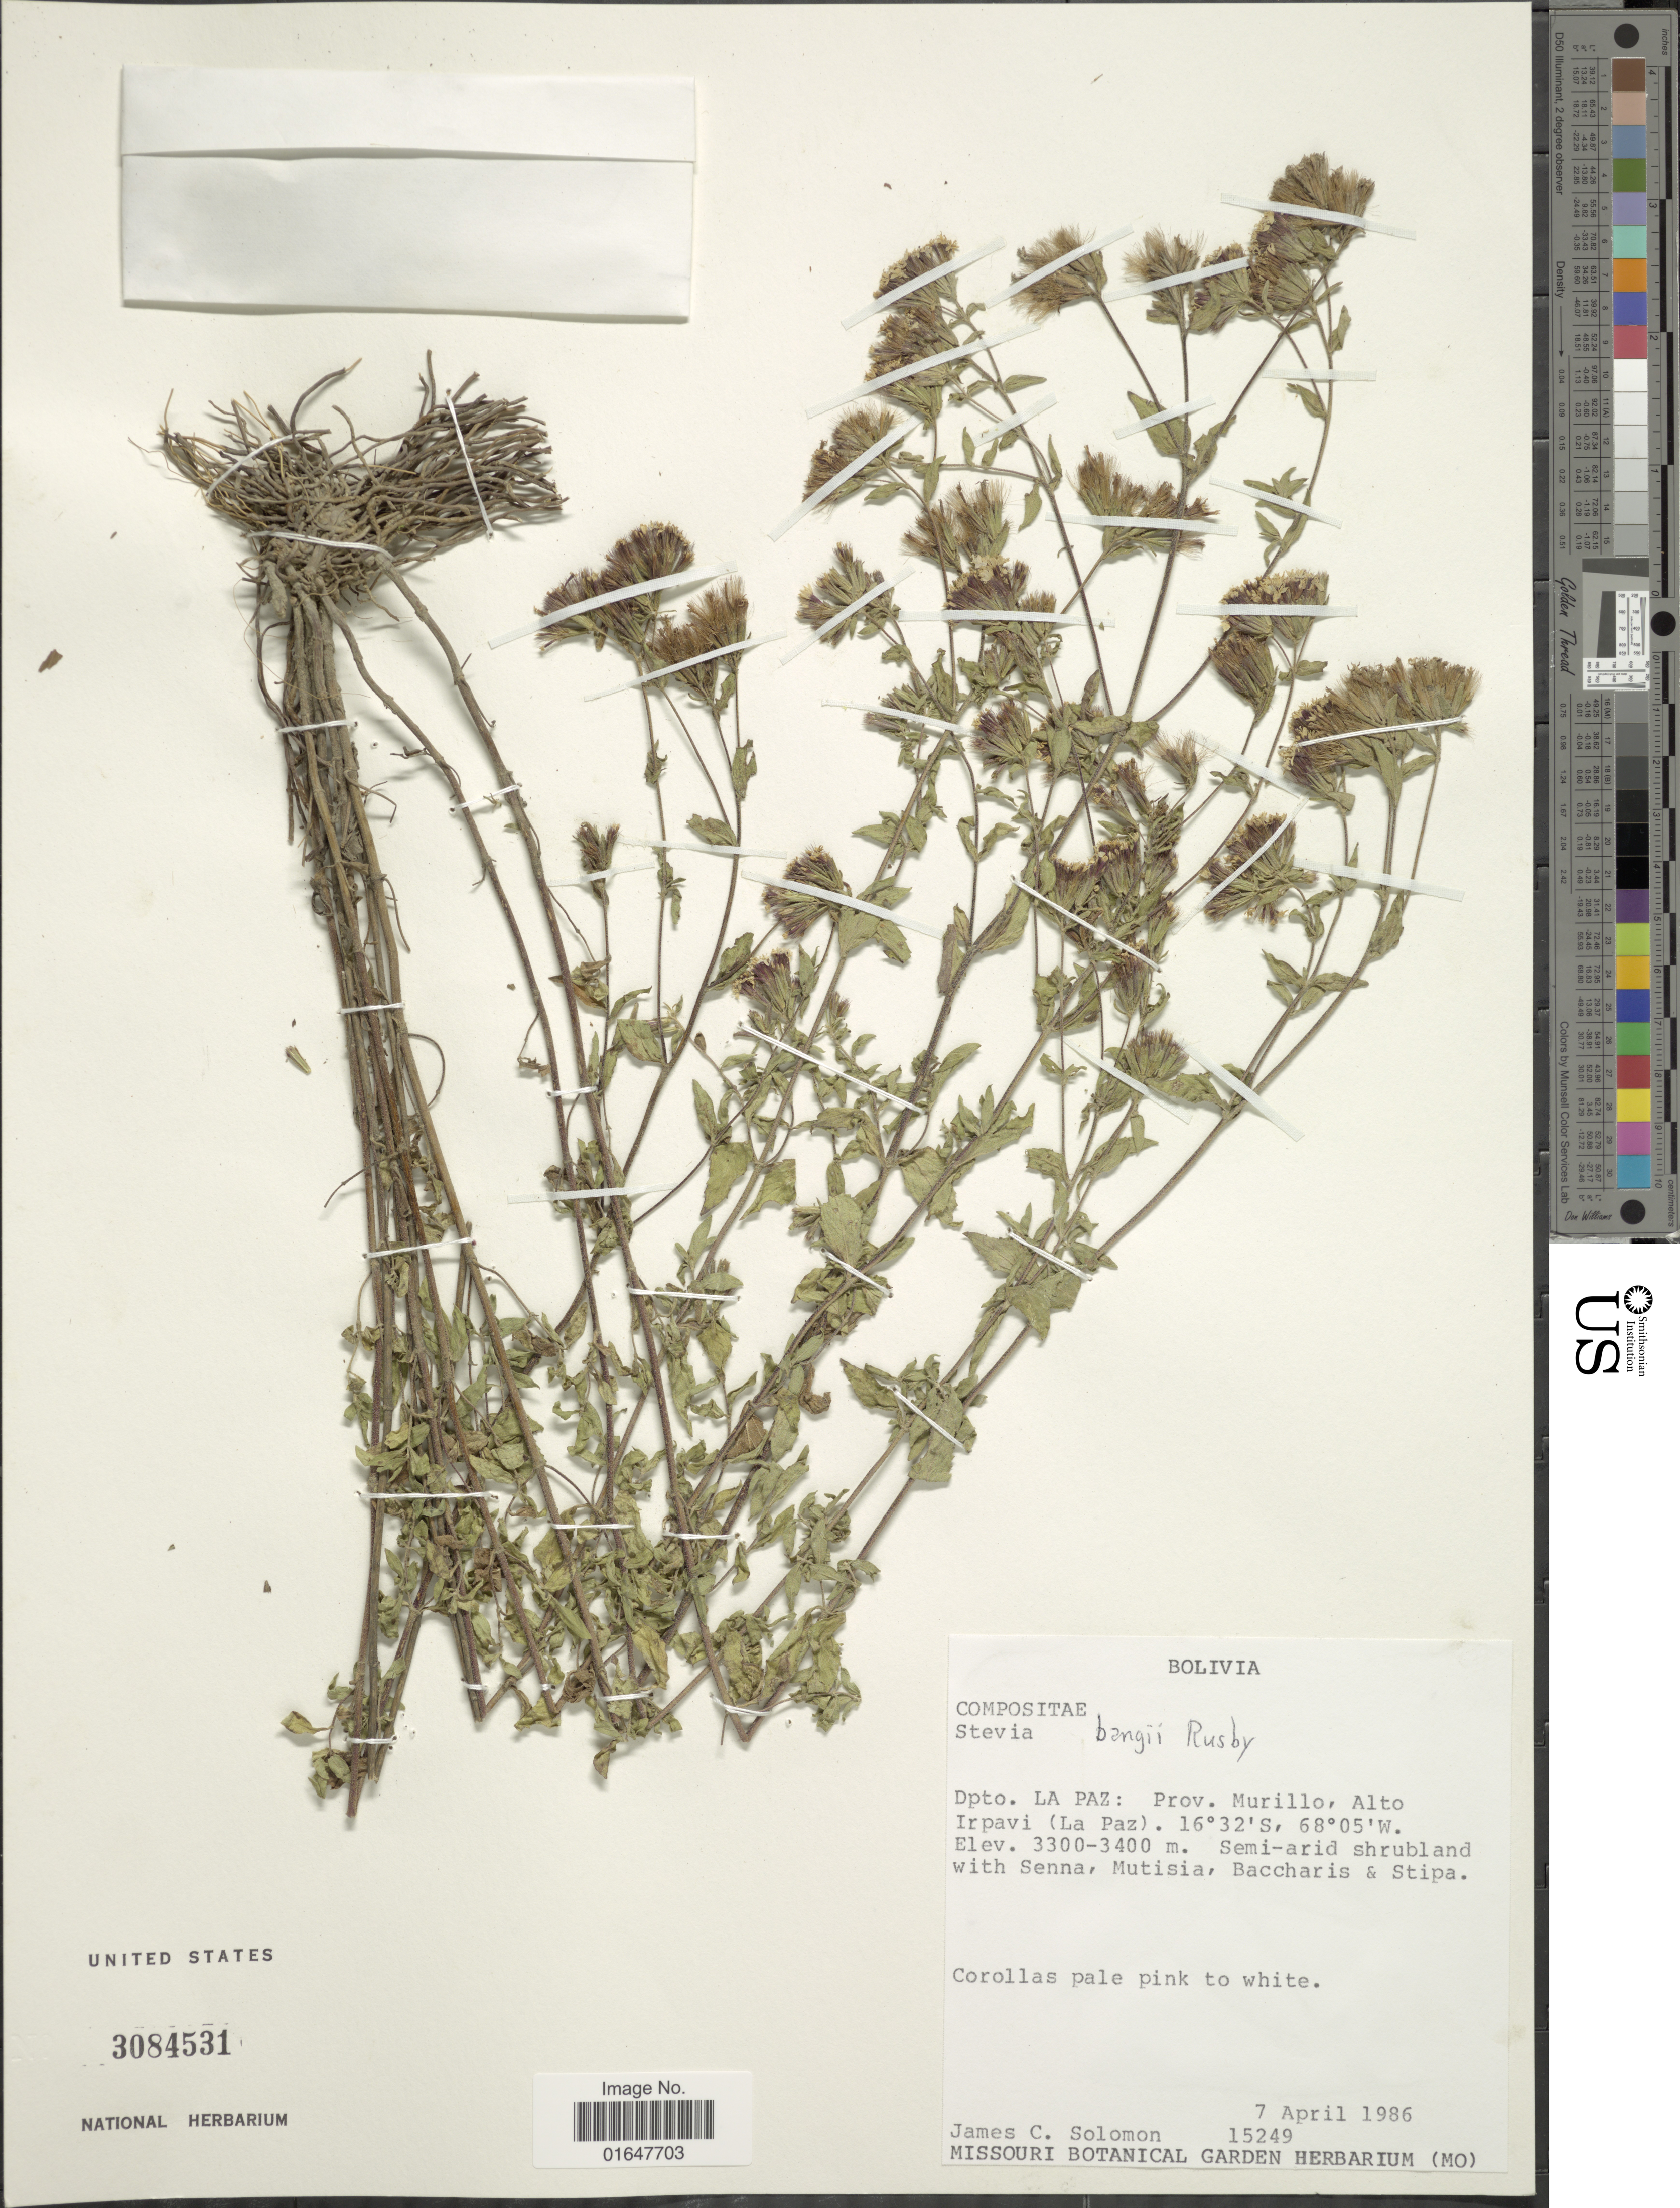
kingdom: Plantae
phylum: Tracheophyta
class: Magnoliopsida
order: Asterales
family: Asteraceae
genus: Stevia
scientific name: Stevia bangii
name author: Rusby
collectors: J. C. Solomon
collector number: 15249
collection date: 1986-04-07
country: Bolivia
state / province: La Paz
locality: Prov. Murillo, Alto Irpavi (La Paz)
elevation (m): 3300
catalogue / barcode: US 3084531